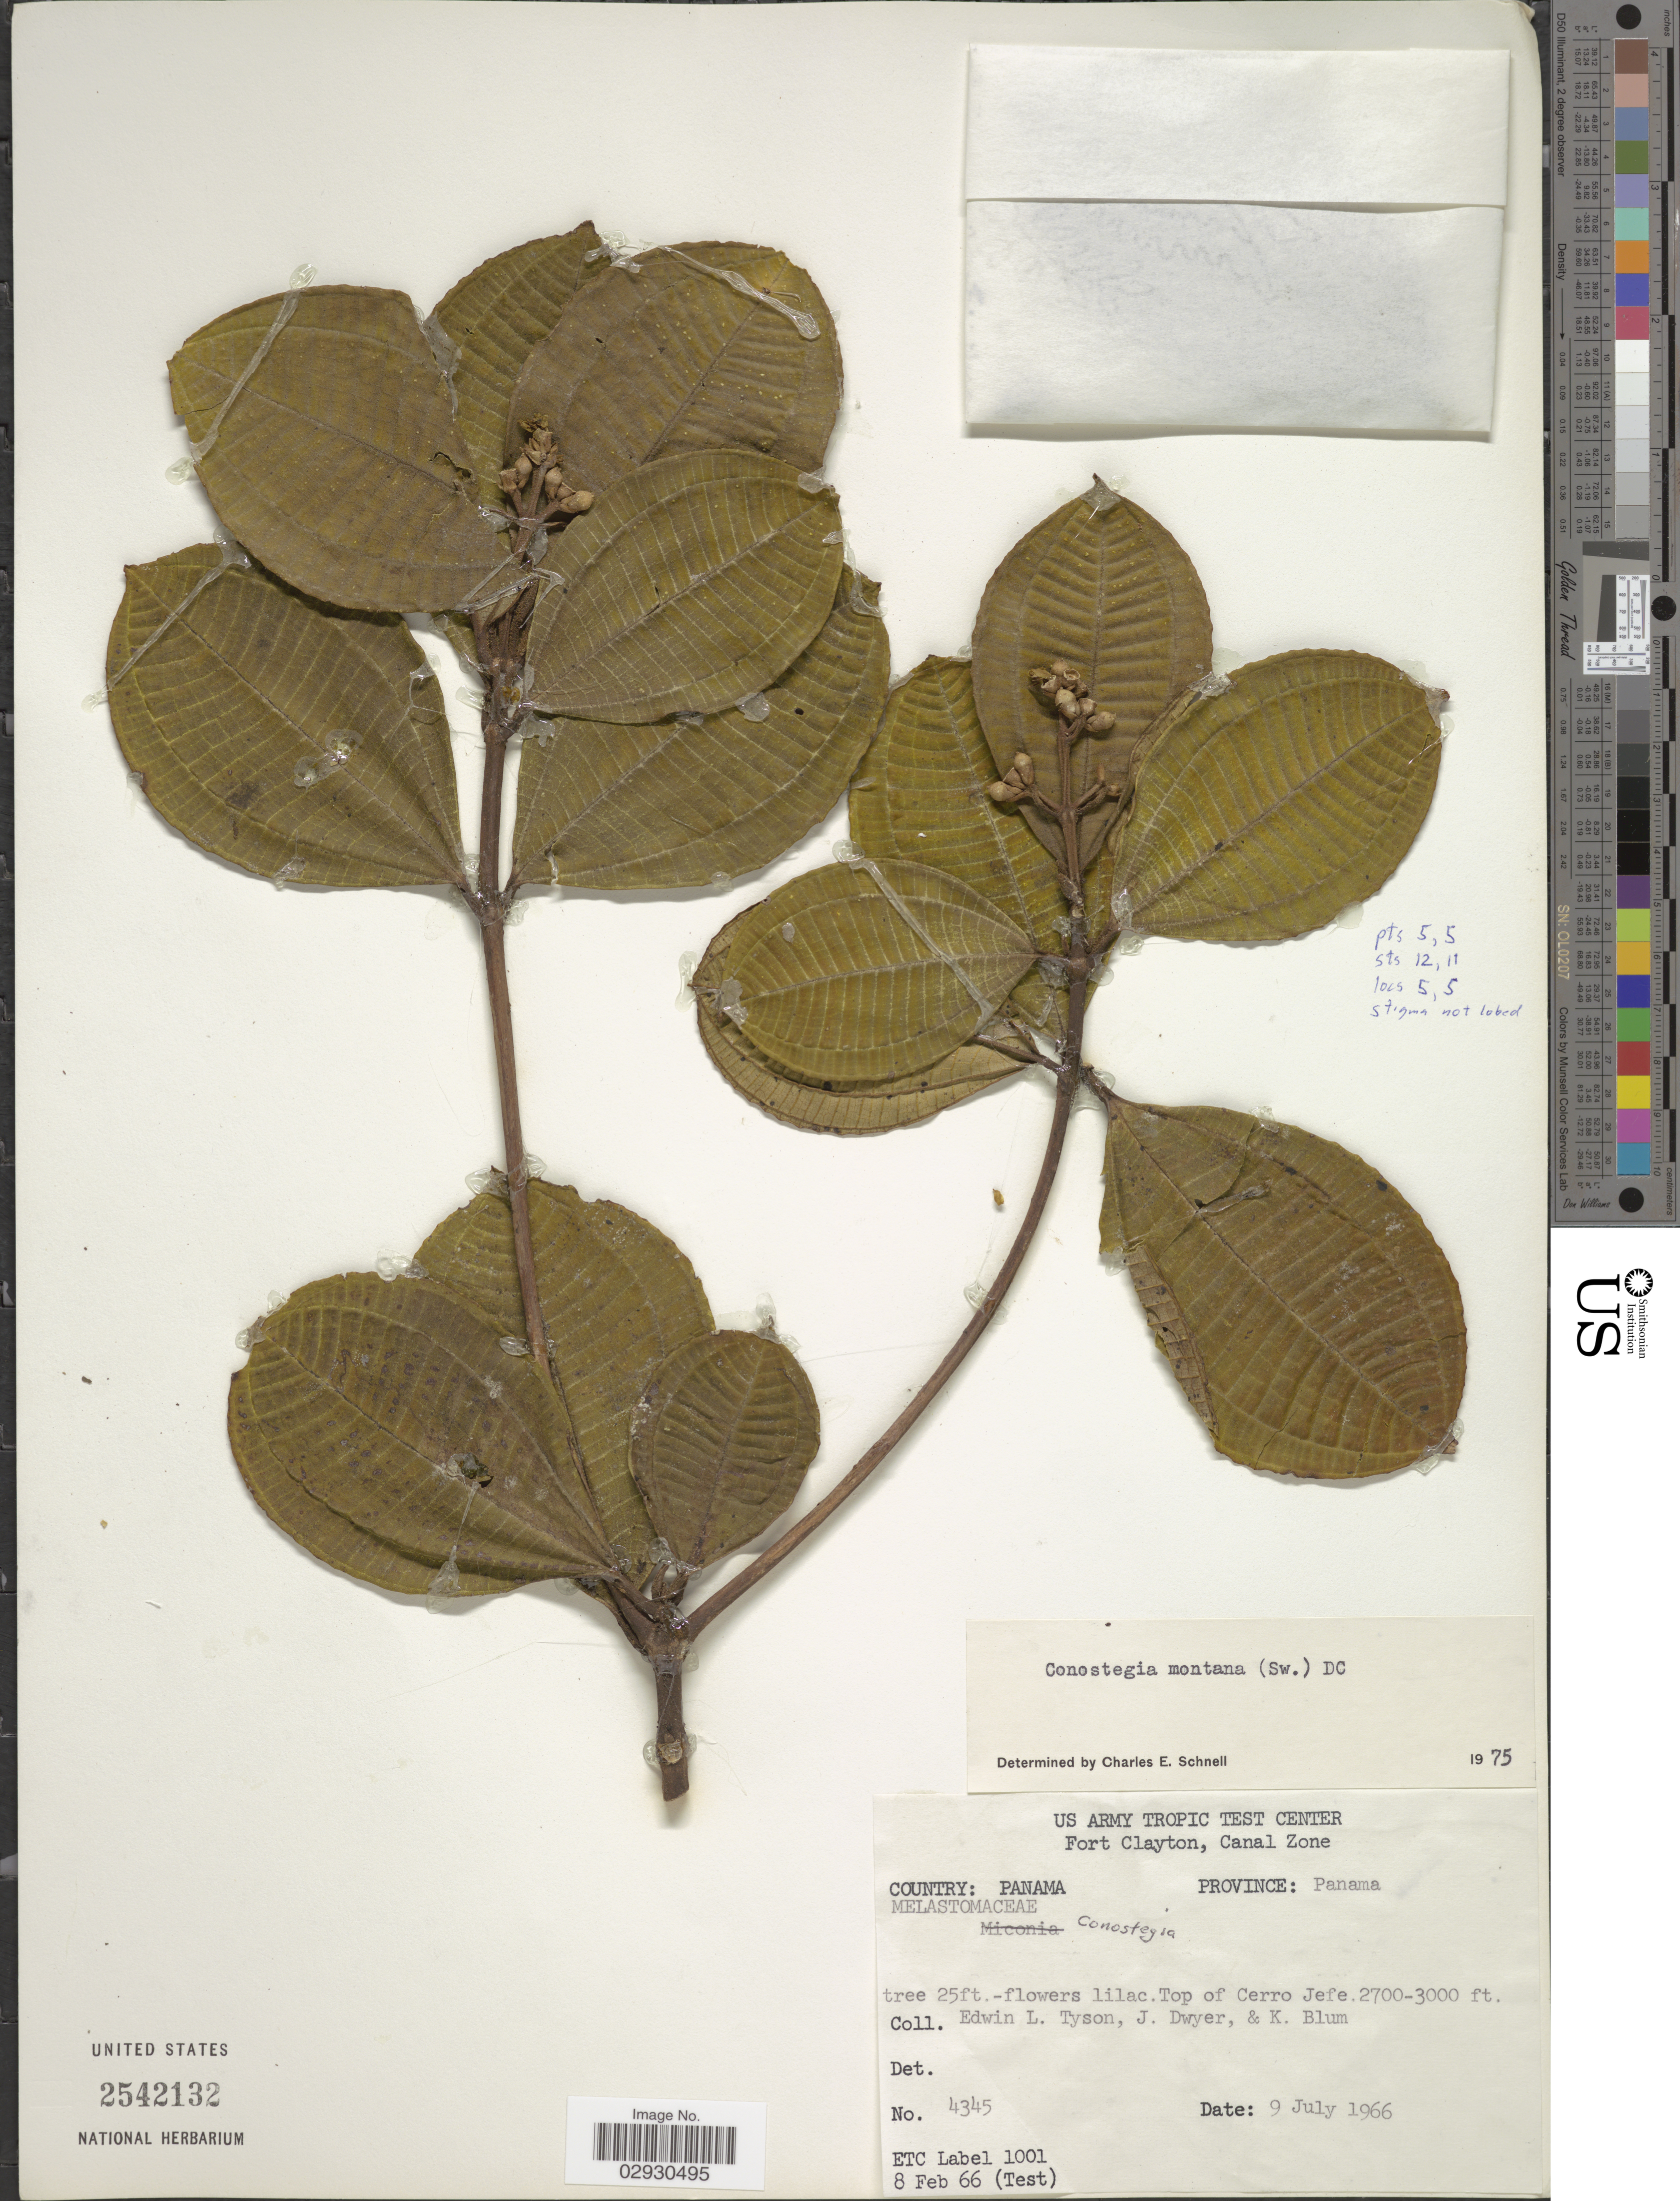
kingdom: Plantae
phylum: Tracheophyta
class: Magnoliopsida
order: Myrtales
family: Melastomataceae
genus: Conostegia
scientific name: Conostegia montana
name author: (Sw.) D. Don ex DC.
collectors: E. L. Tyson, J. Dwyer & K. Blum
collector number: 4345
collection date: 1966-07-09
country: Panama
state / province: Panamá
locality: Top of Cerro Jefe.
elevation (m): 823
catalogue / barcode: US 2542132